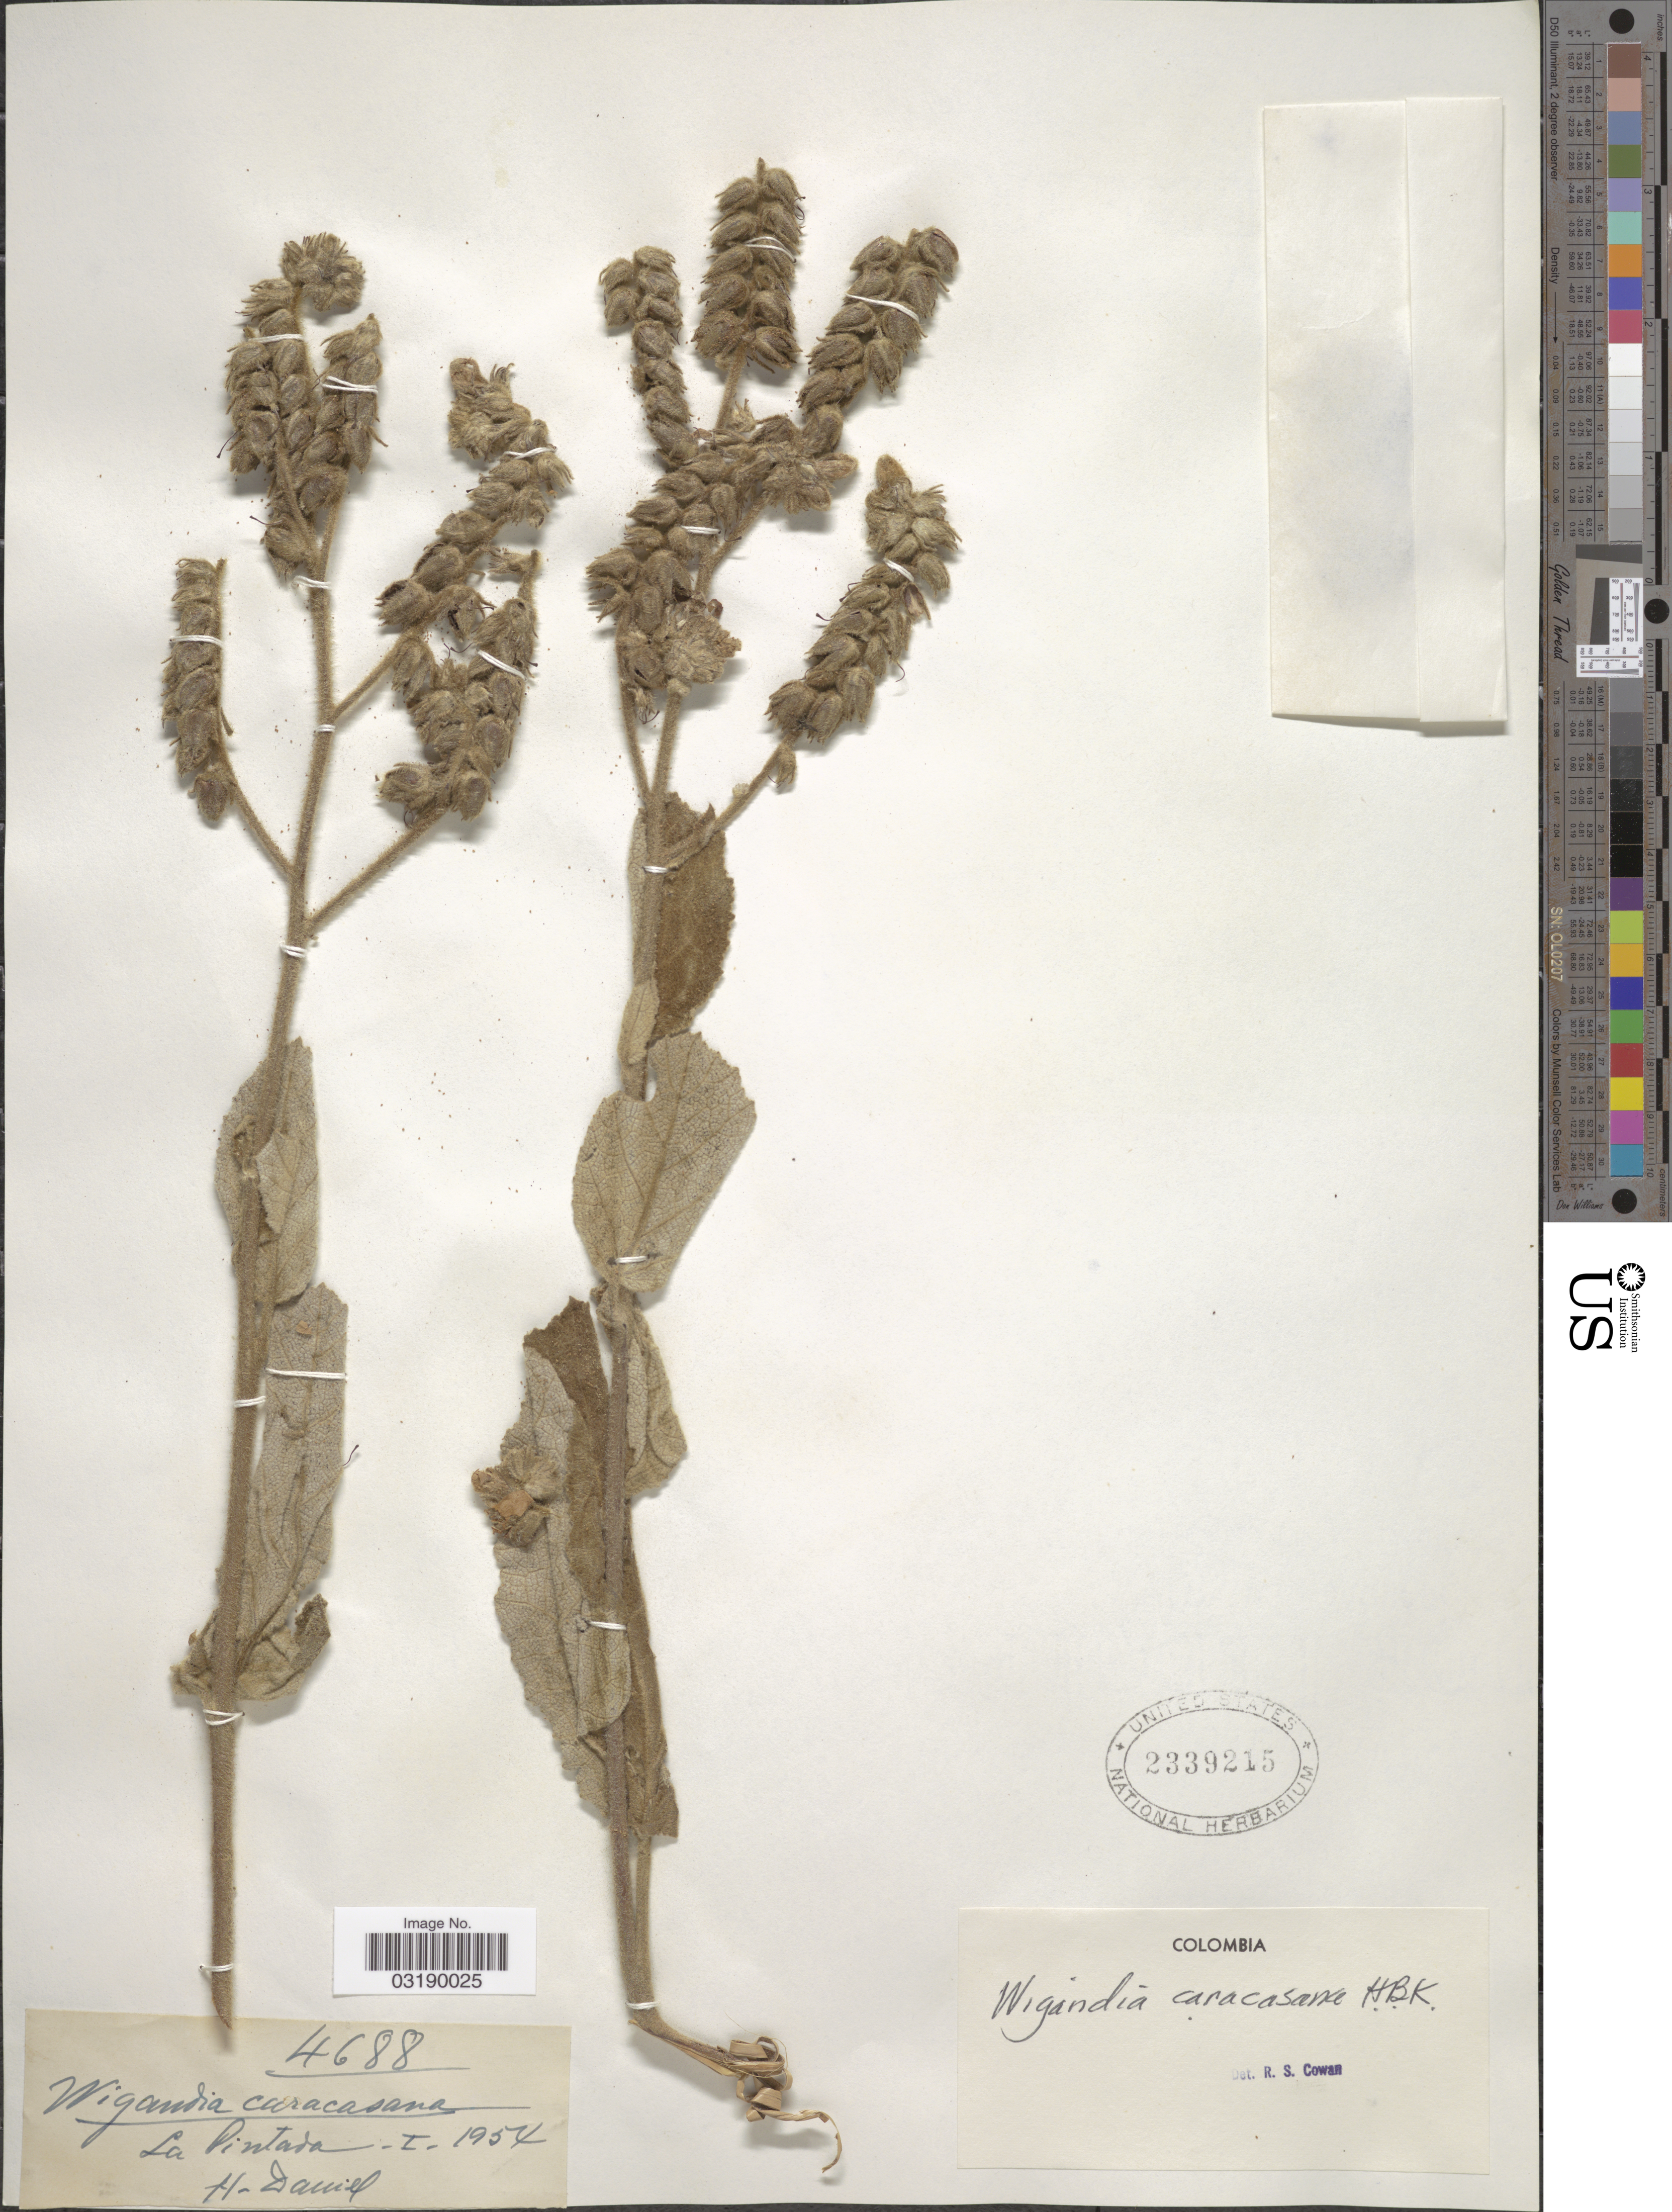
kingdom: Plantae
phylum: Tracheophyta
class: Magnoliopsida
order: Boraginales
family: Namaceae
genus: Wigandia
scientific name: Wigandia caracasana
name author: Kunth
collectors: H. Daniel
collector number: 4688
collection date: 1954-01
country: Colombia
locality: La Pintada.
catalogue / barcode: US 2339215